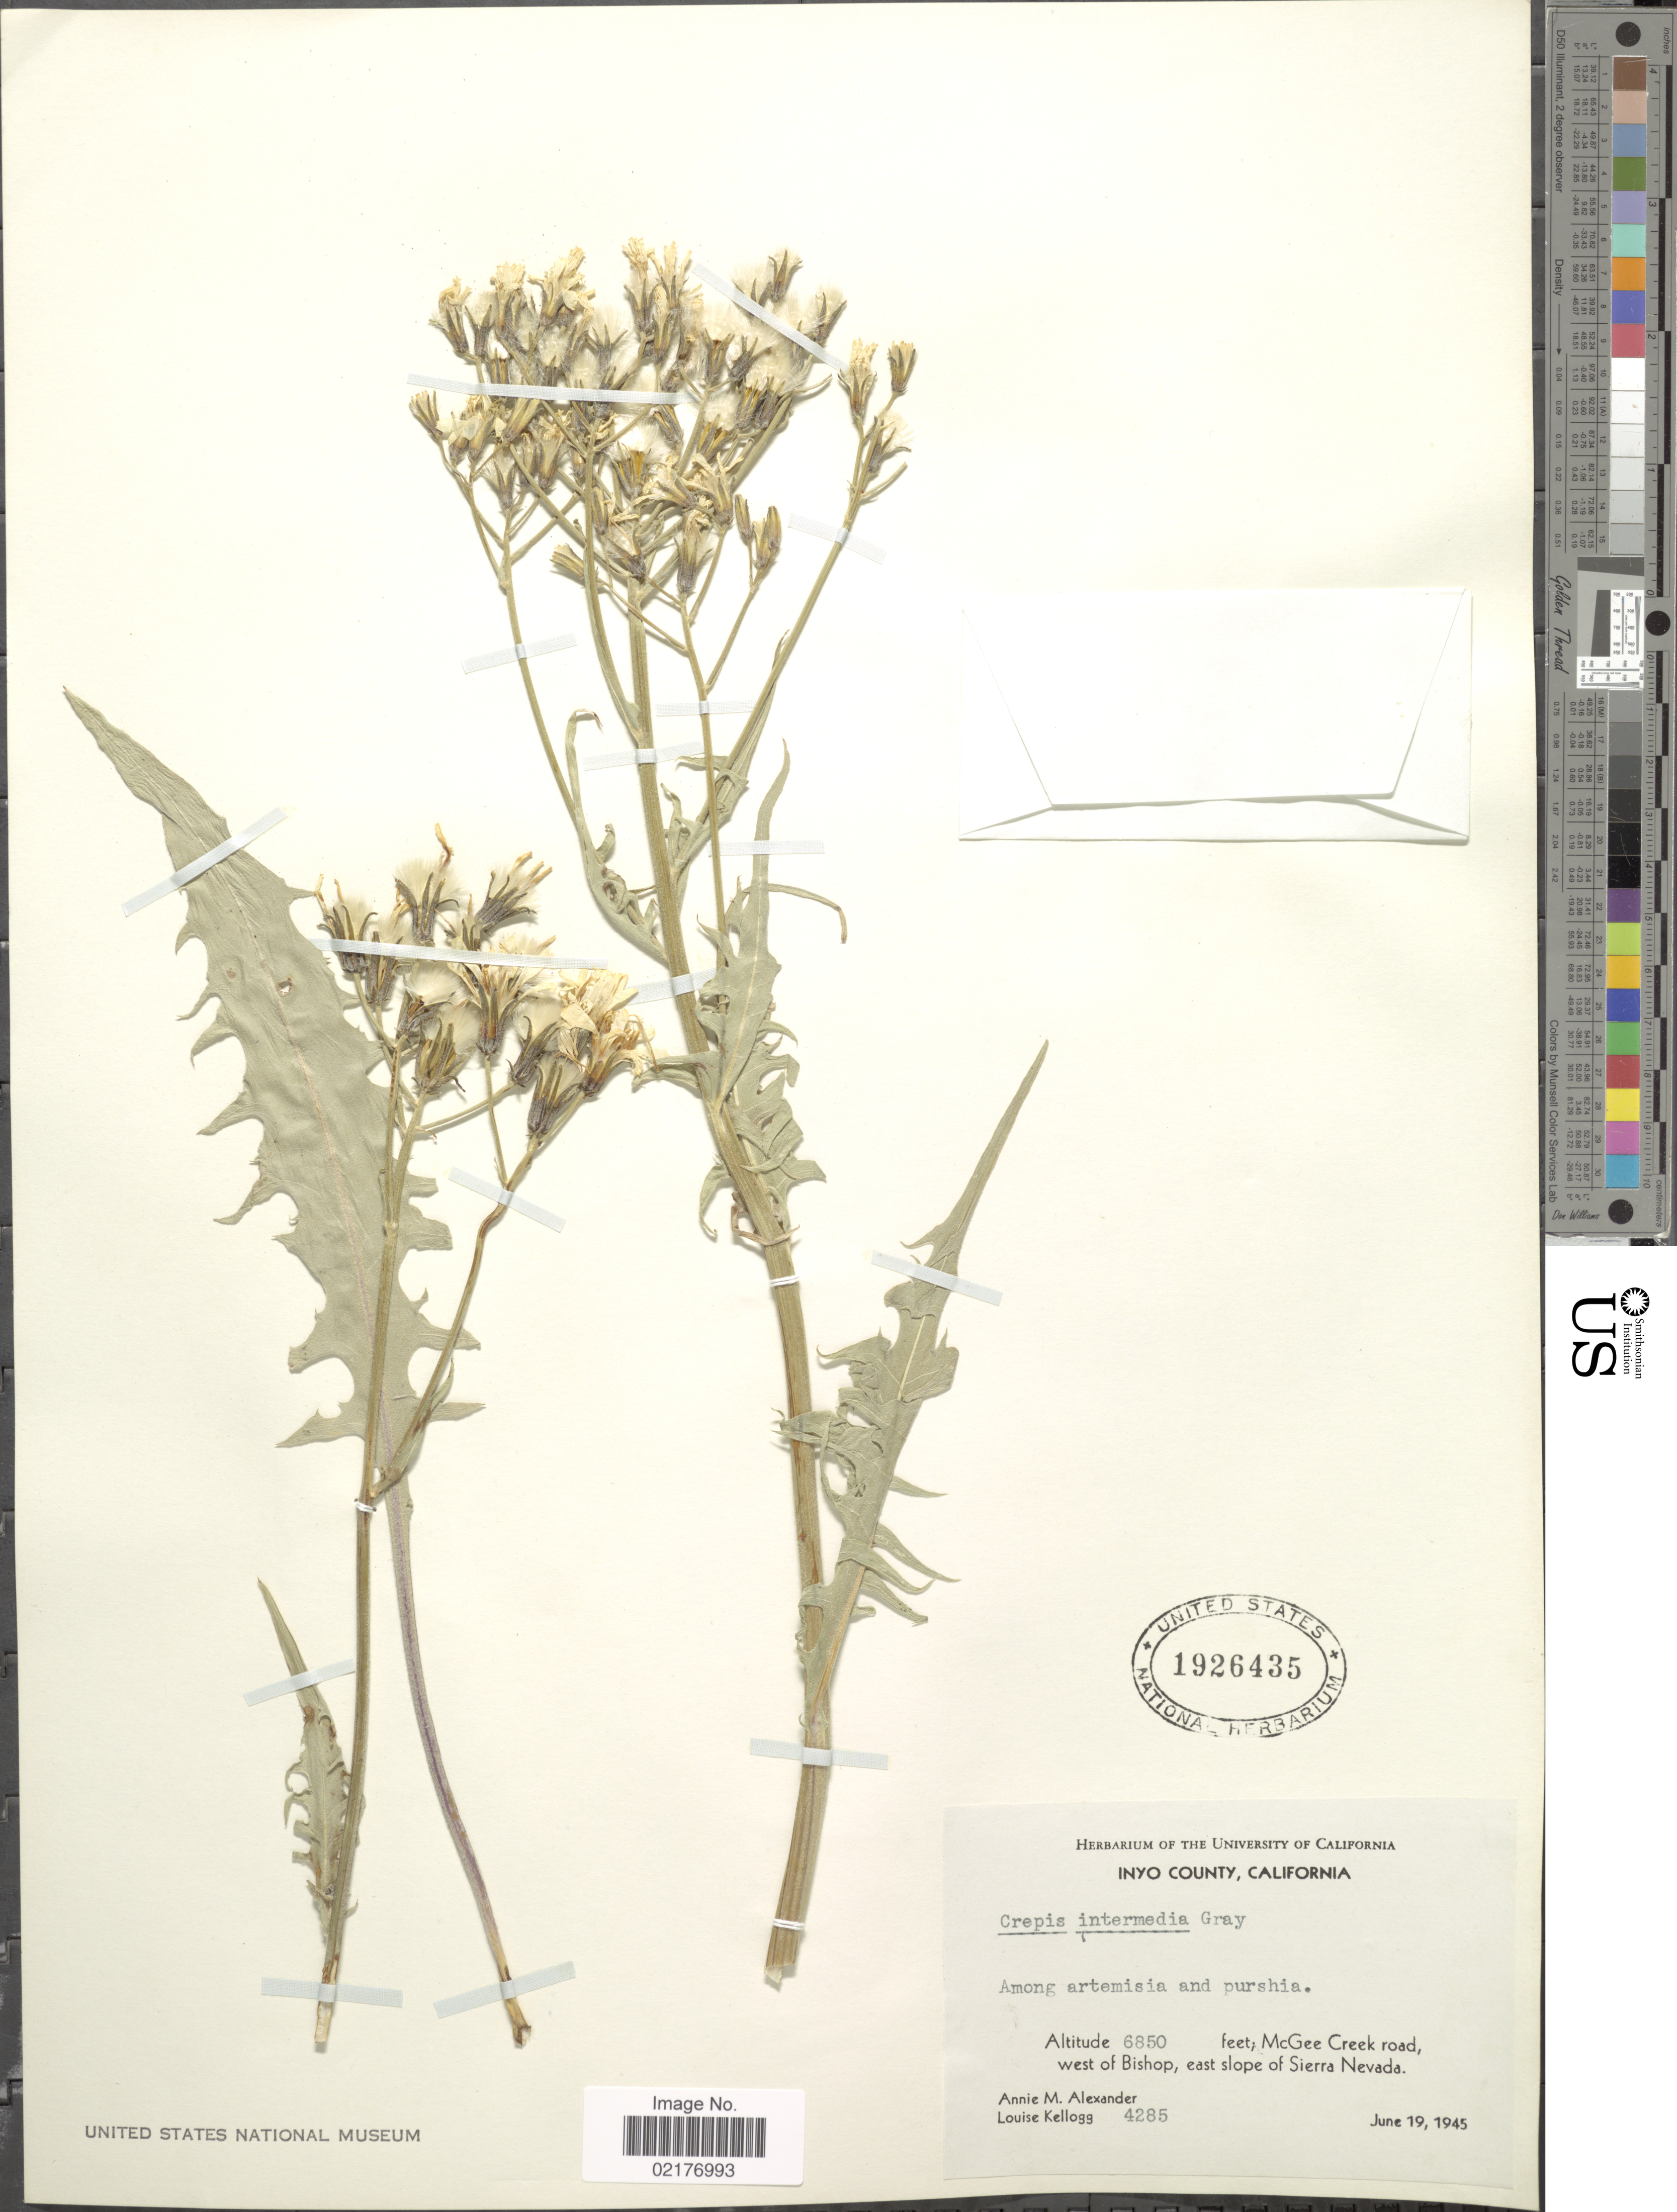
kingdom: Plantae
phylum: Tracheophyta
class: Magnoliopsida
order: Asterales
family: Asteraceae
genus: Crepis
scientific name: Crepis intermedia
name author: A. Gray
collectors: A. M. Alexander & L. Kellogg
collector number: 4285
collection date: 1946-06-19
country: United States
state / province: California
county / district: Inyo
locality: Inyo County, California, McGee Creek road, west of bishop, est slope of Sierra Nevada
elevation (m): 2088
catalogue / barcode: US 1926435